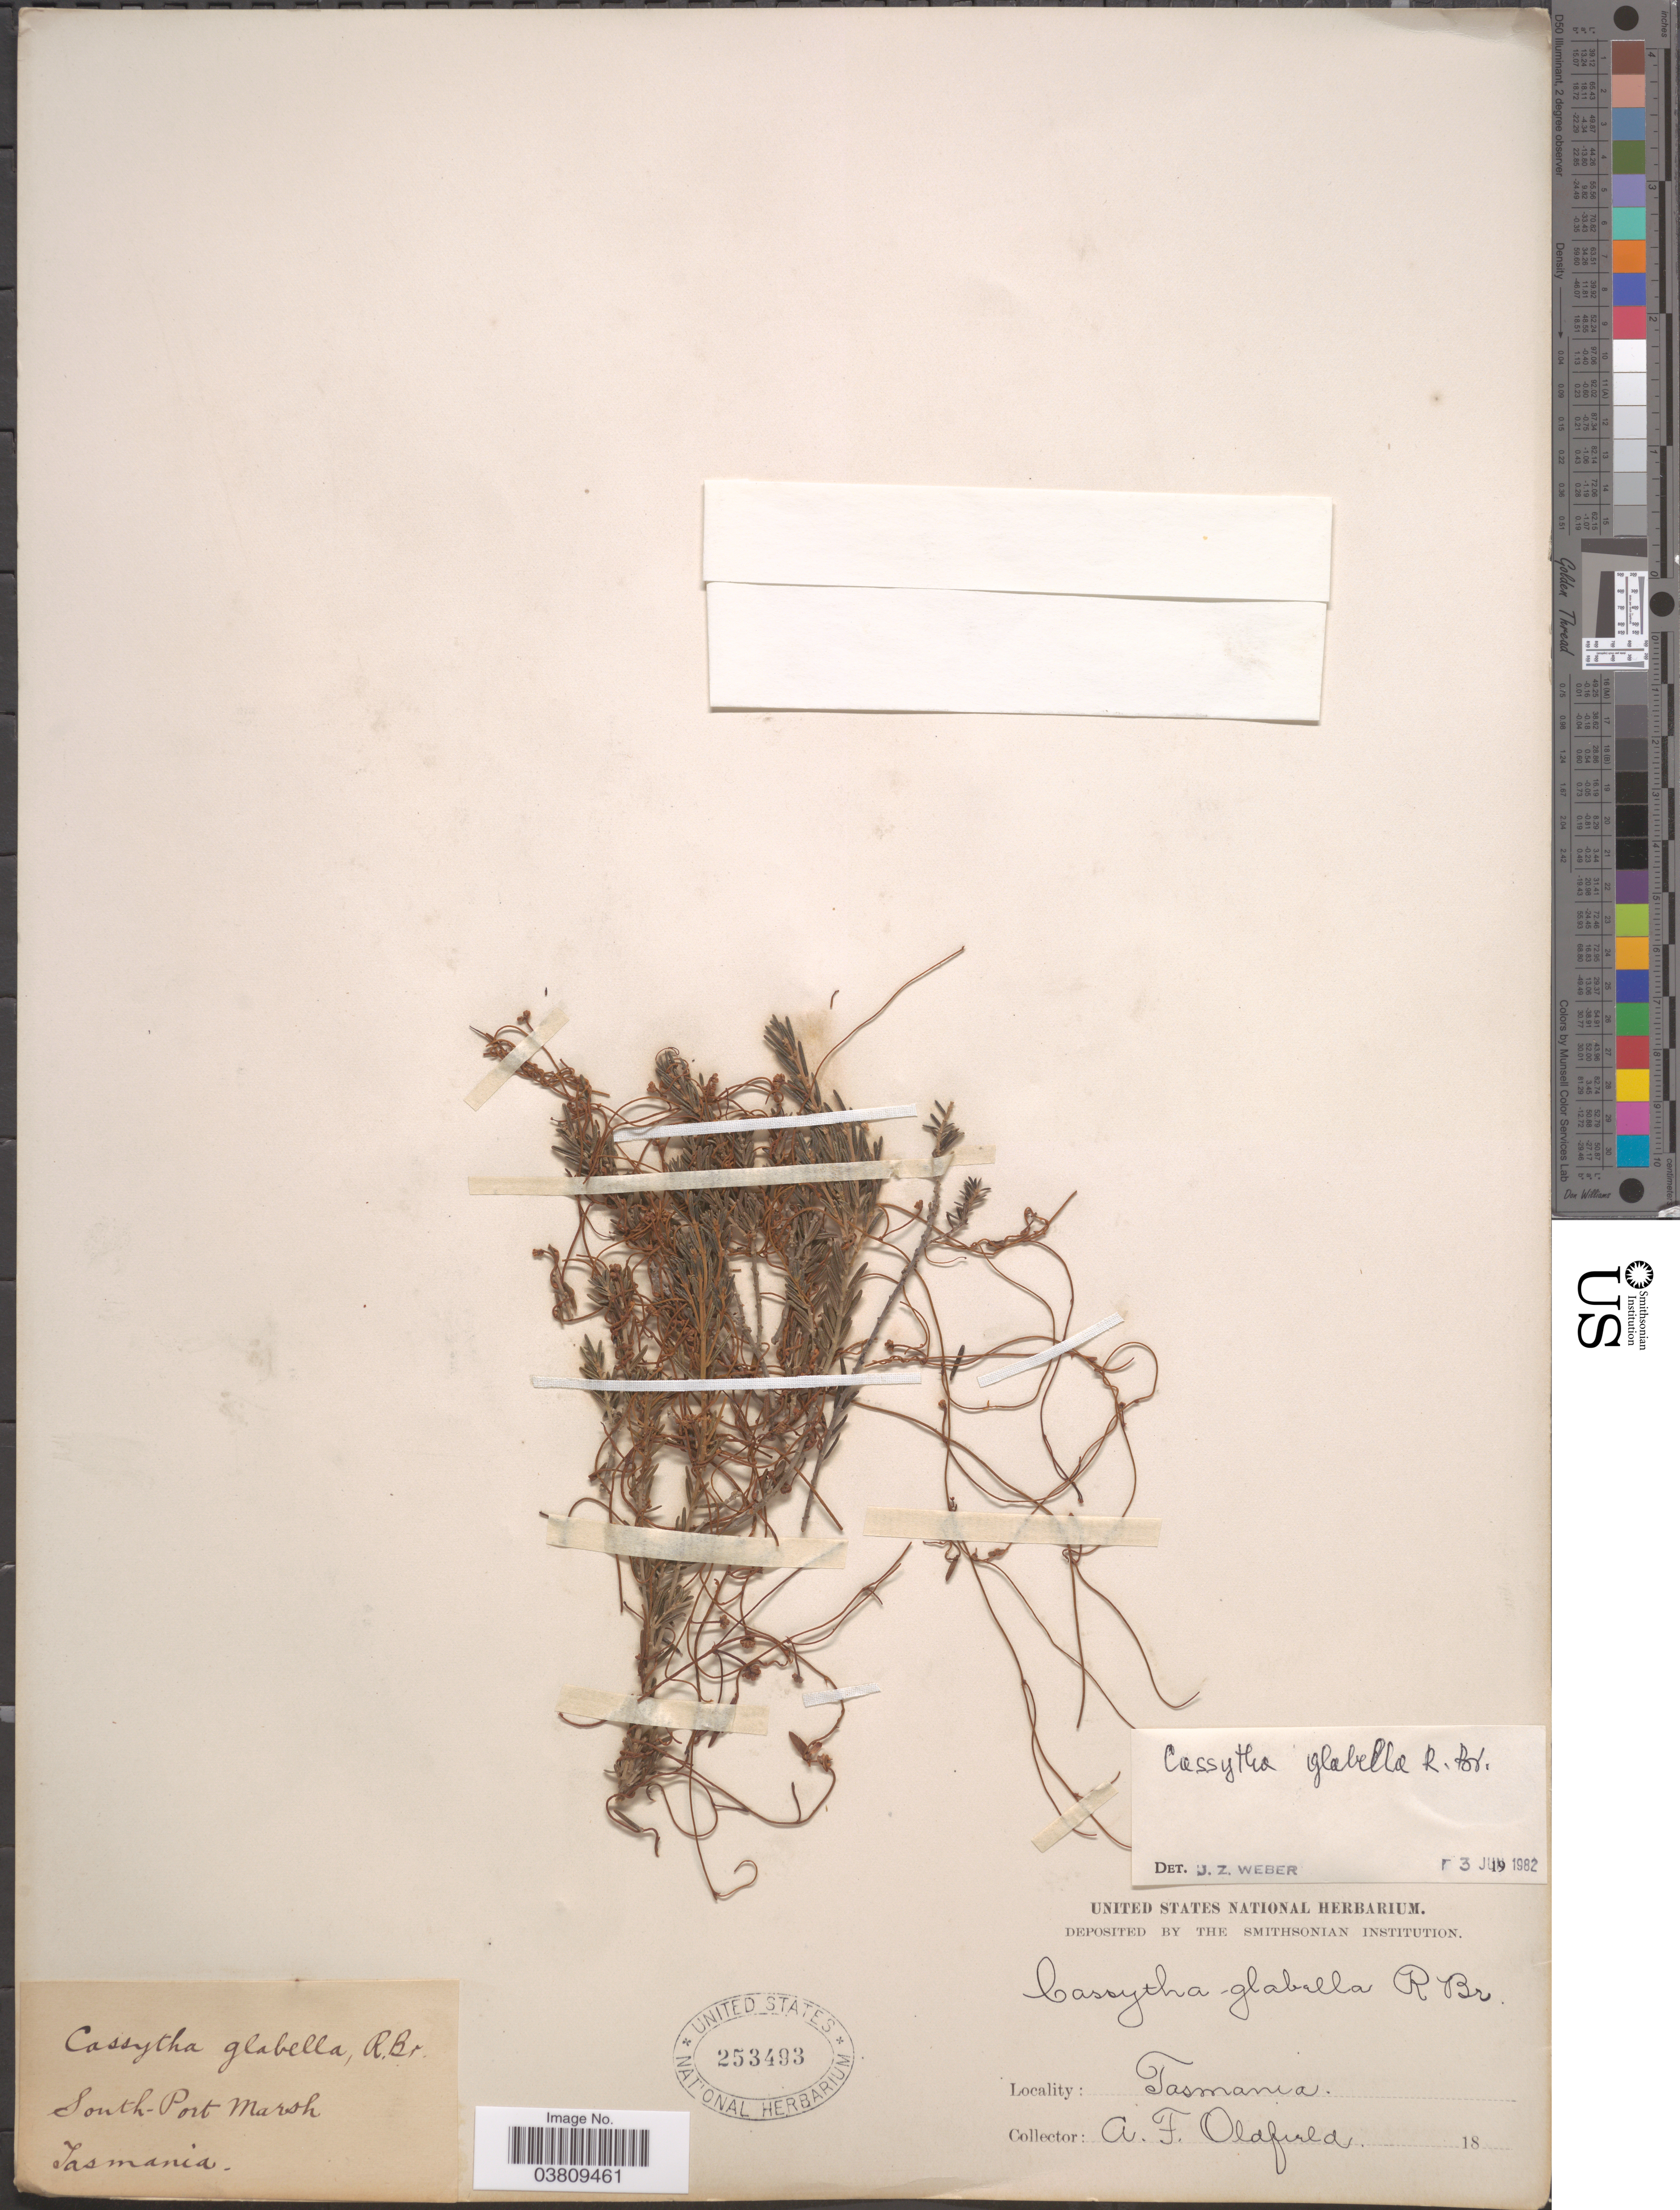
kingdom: Plantae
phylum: Tracheophyta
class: Magnoliopsida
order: Laurales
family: Lauraceae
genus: Cassytha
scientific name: Cassytha glabella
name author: R. Br.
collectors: A. Oldfield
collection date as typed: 18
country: Australia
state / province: Tasmania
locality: South-Port Marsh.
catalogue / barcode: US 253493